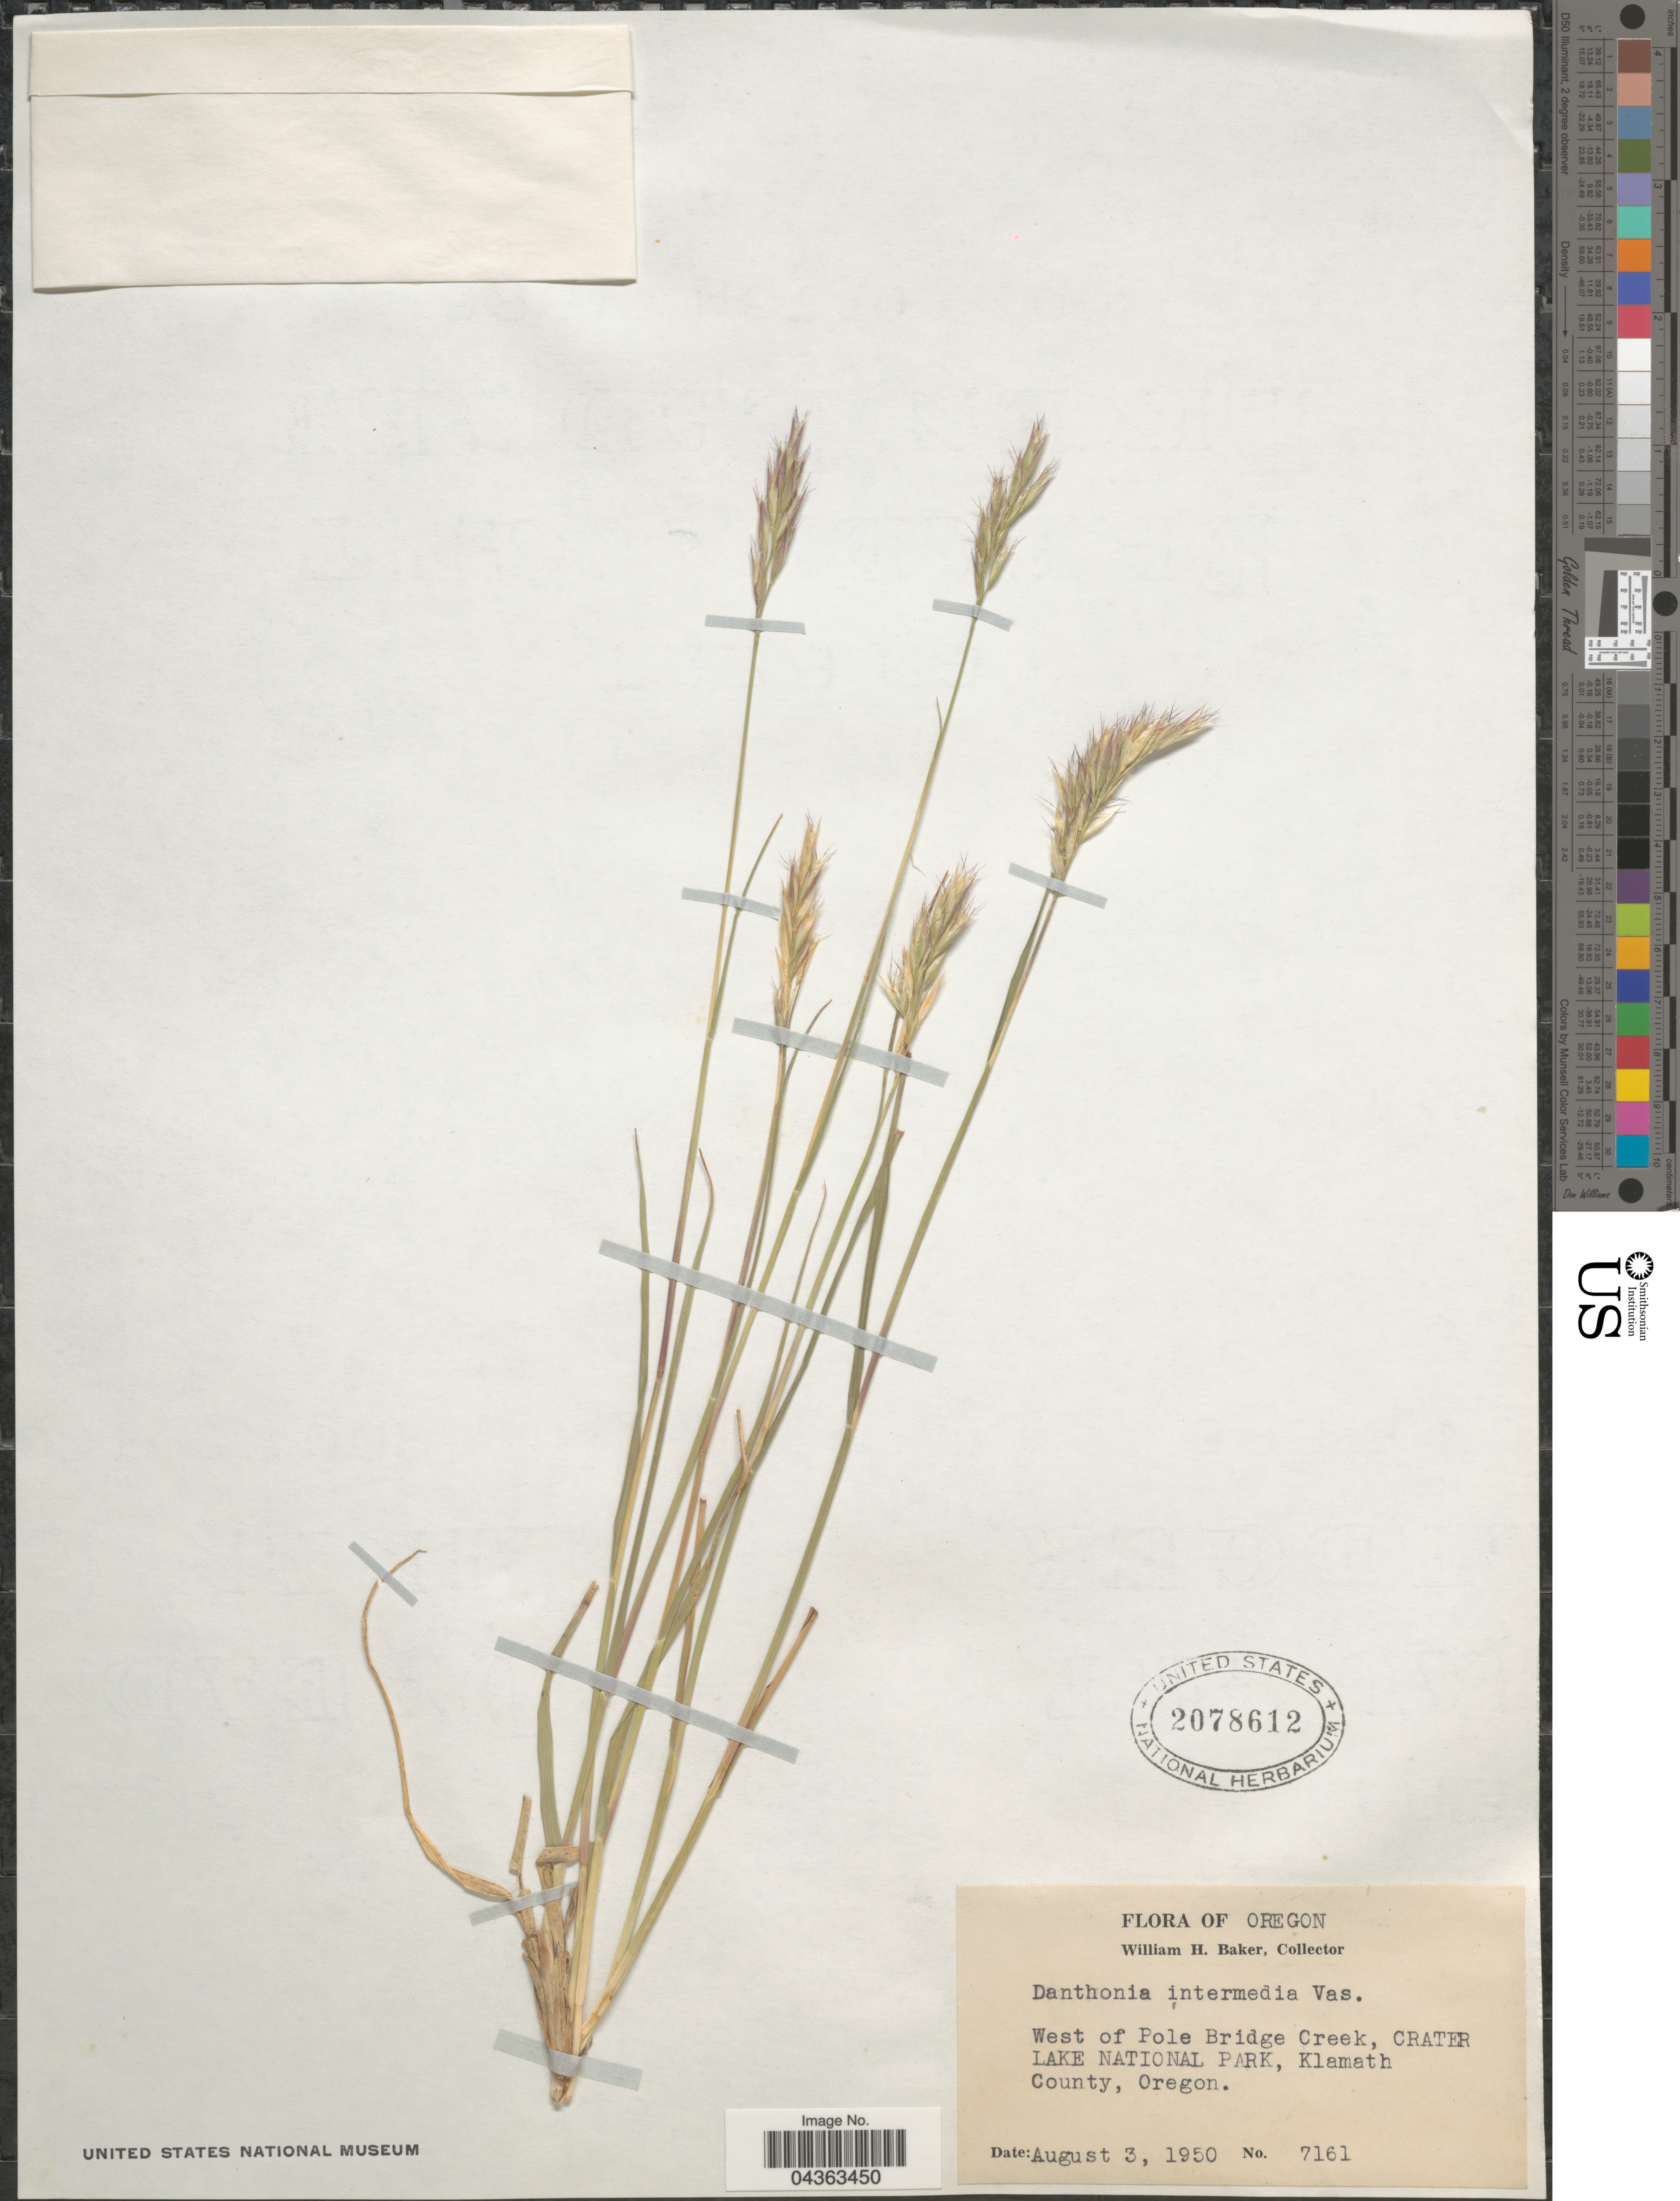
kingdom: Plantae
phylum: Tracheophyta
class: Liliopsida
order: Poales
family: Poaceae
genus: Danthonia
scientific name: Danthonia intermedia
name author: Vasey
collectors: W. H. Baker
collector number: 7161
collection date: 1950-08-03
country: United States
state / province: Oregon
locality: West of Pole Bridge Creek, Crater Lake National Park, Klamath County.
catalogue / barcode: US 2078612